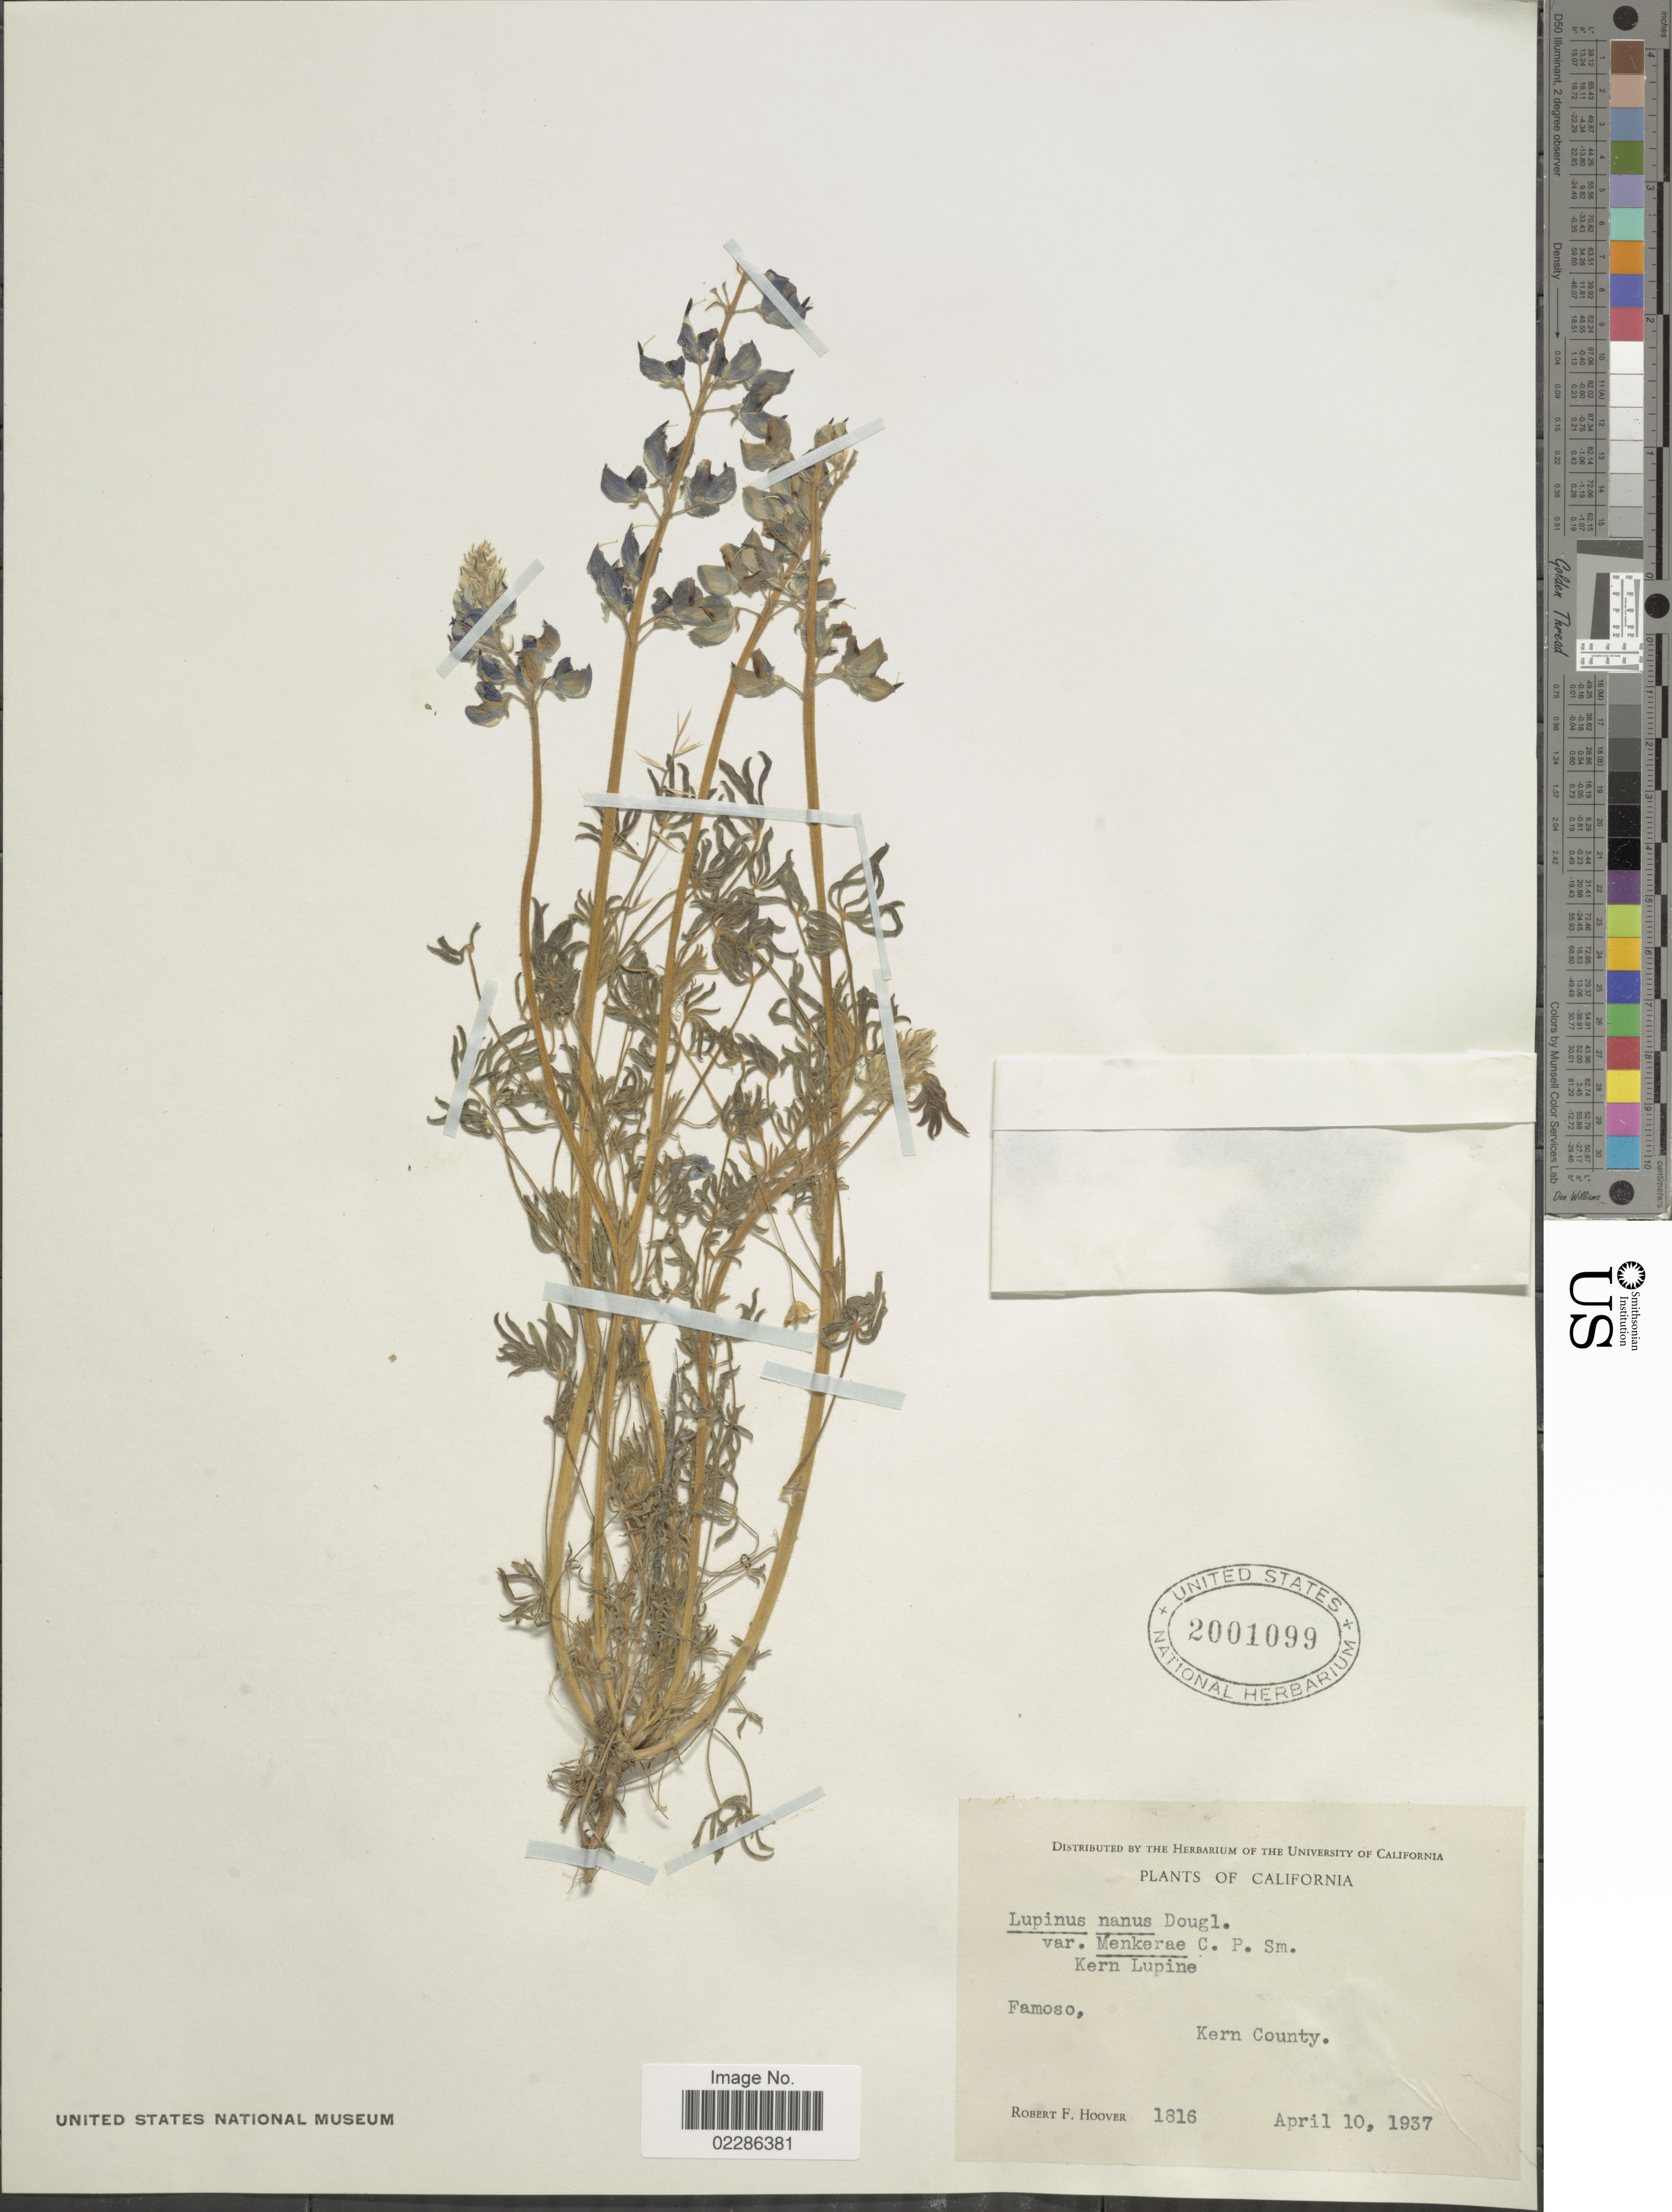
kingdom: Plantae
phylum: Tracheophyta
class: Magnoliopsida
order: Fabales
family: Fabaceae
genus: Lupinus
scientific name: Lupinus nanus var. menkerae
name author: C.P. Sm.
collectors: R. F. Hoover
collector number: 1816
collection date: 1937-04-10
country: United States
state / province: California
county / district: Kern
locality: Famoso, Kern County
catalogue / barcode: US 2001099